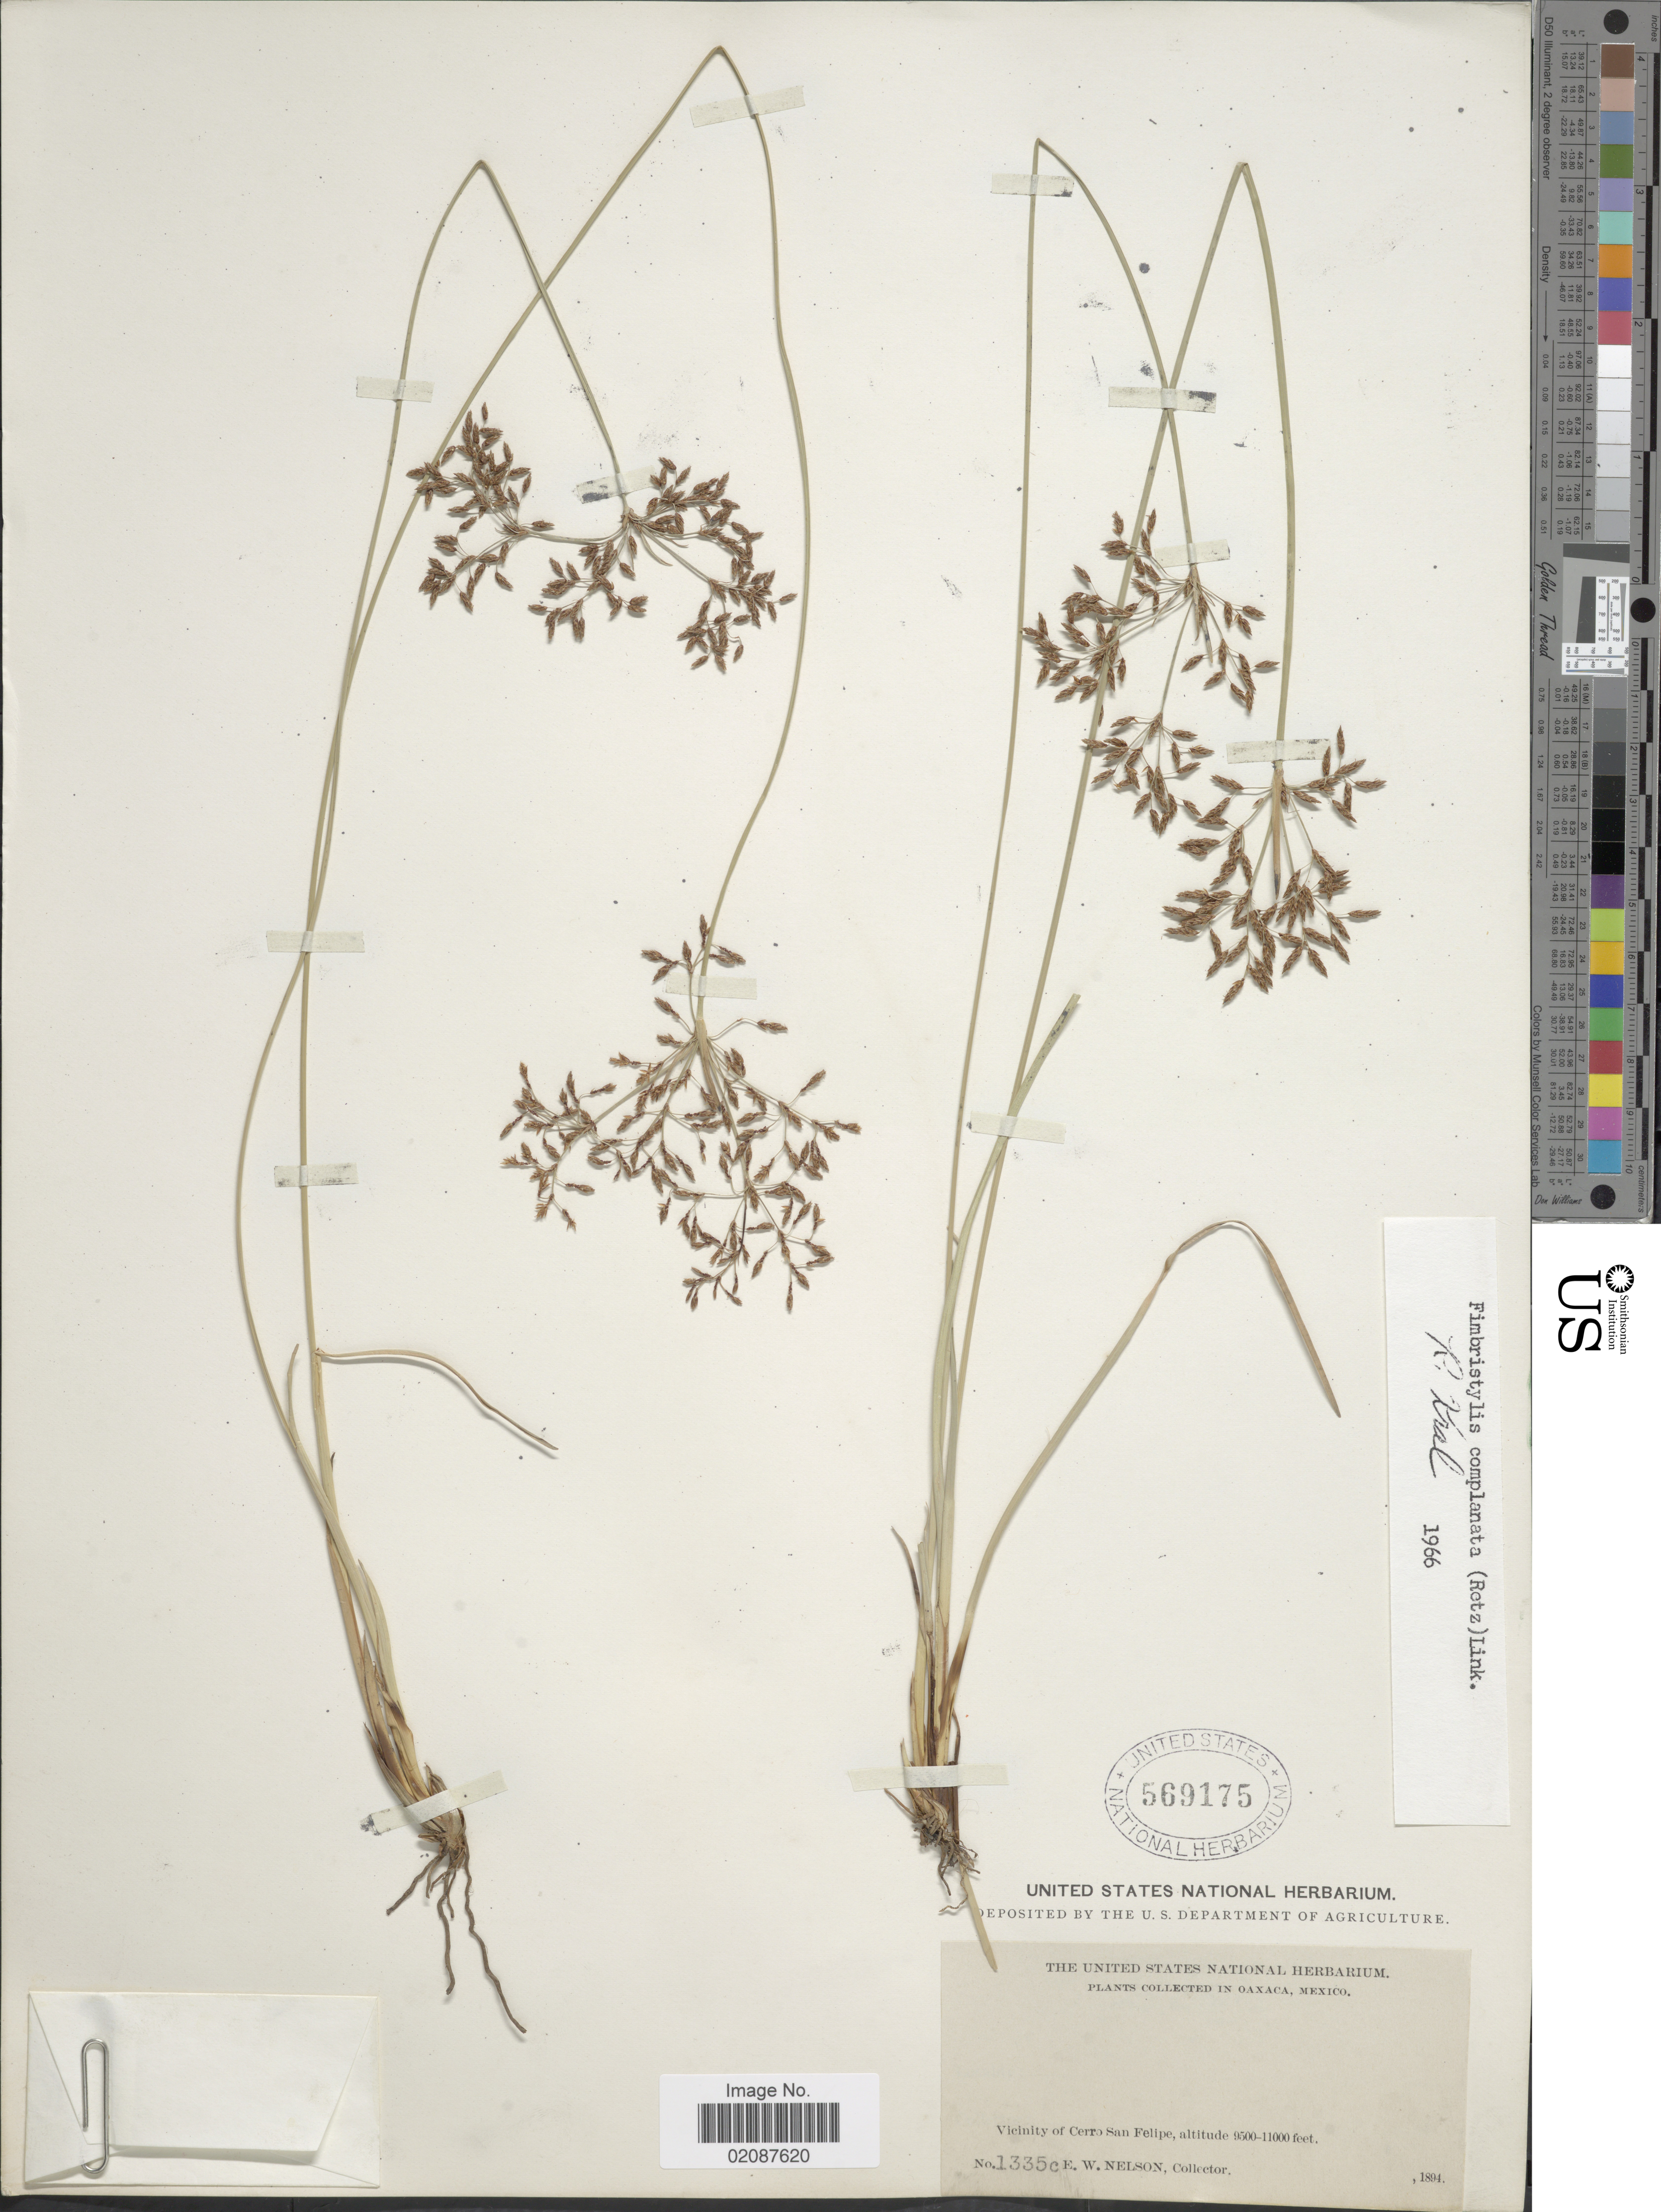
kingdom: Plantae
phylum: Tracheophyta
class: Liliopsida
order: Poales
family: Cyperaceae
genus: Fimbristylis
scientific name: Fimbristylis complanata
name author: (Retz.) Link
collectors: E. W. Nelson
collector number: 1335c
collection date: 1894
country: Mexico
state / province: Oaxaca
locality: Vicinity of Cerro San Felipe.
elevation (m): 2896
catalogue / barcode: US 569175